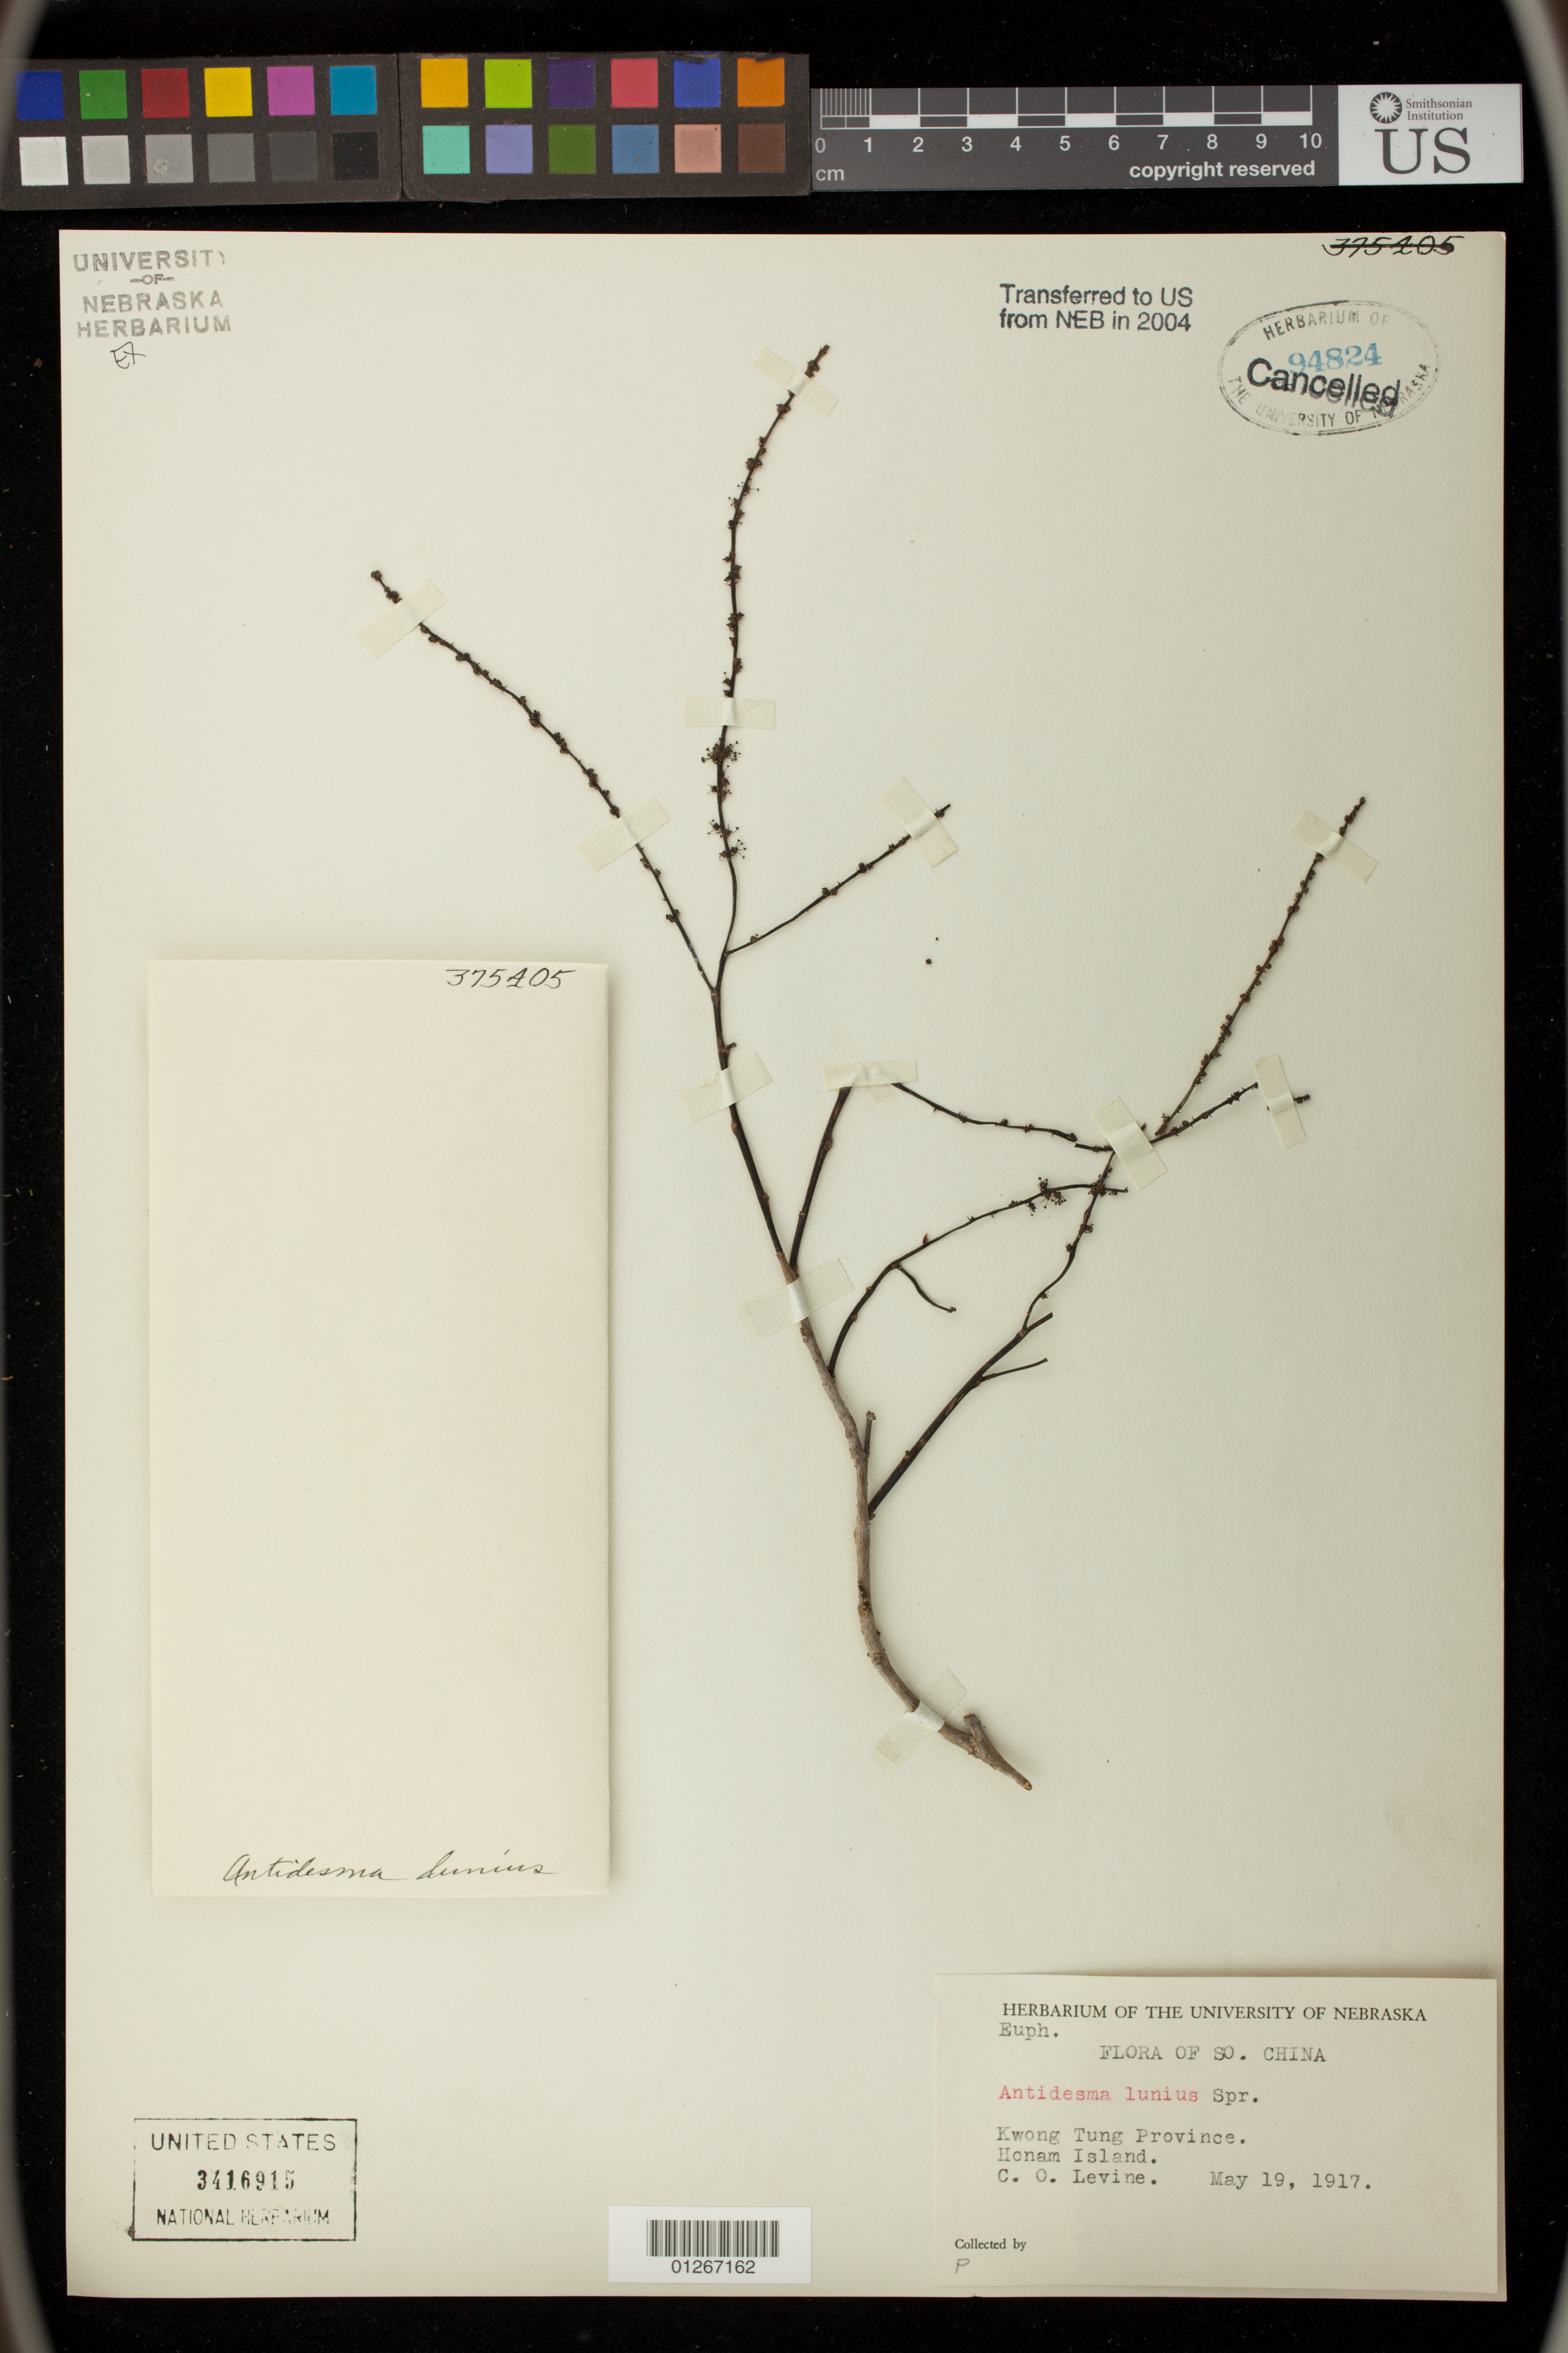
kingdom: Plantae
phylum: Tracheophyta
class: Magnoliopsida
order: Malpighiales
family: Phyllanthaceae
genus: Antidesma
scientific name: Antidesma sp.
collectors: C. O. Levine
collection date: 1917-05-19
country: China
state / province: Guangdong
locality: Kwong Tung Province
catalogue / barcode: US 3416915